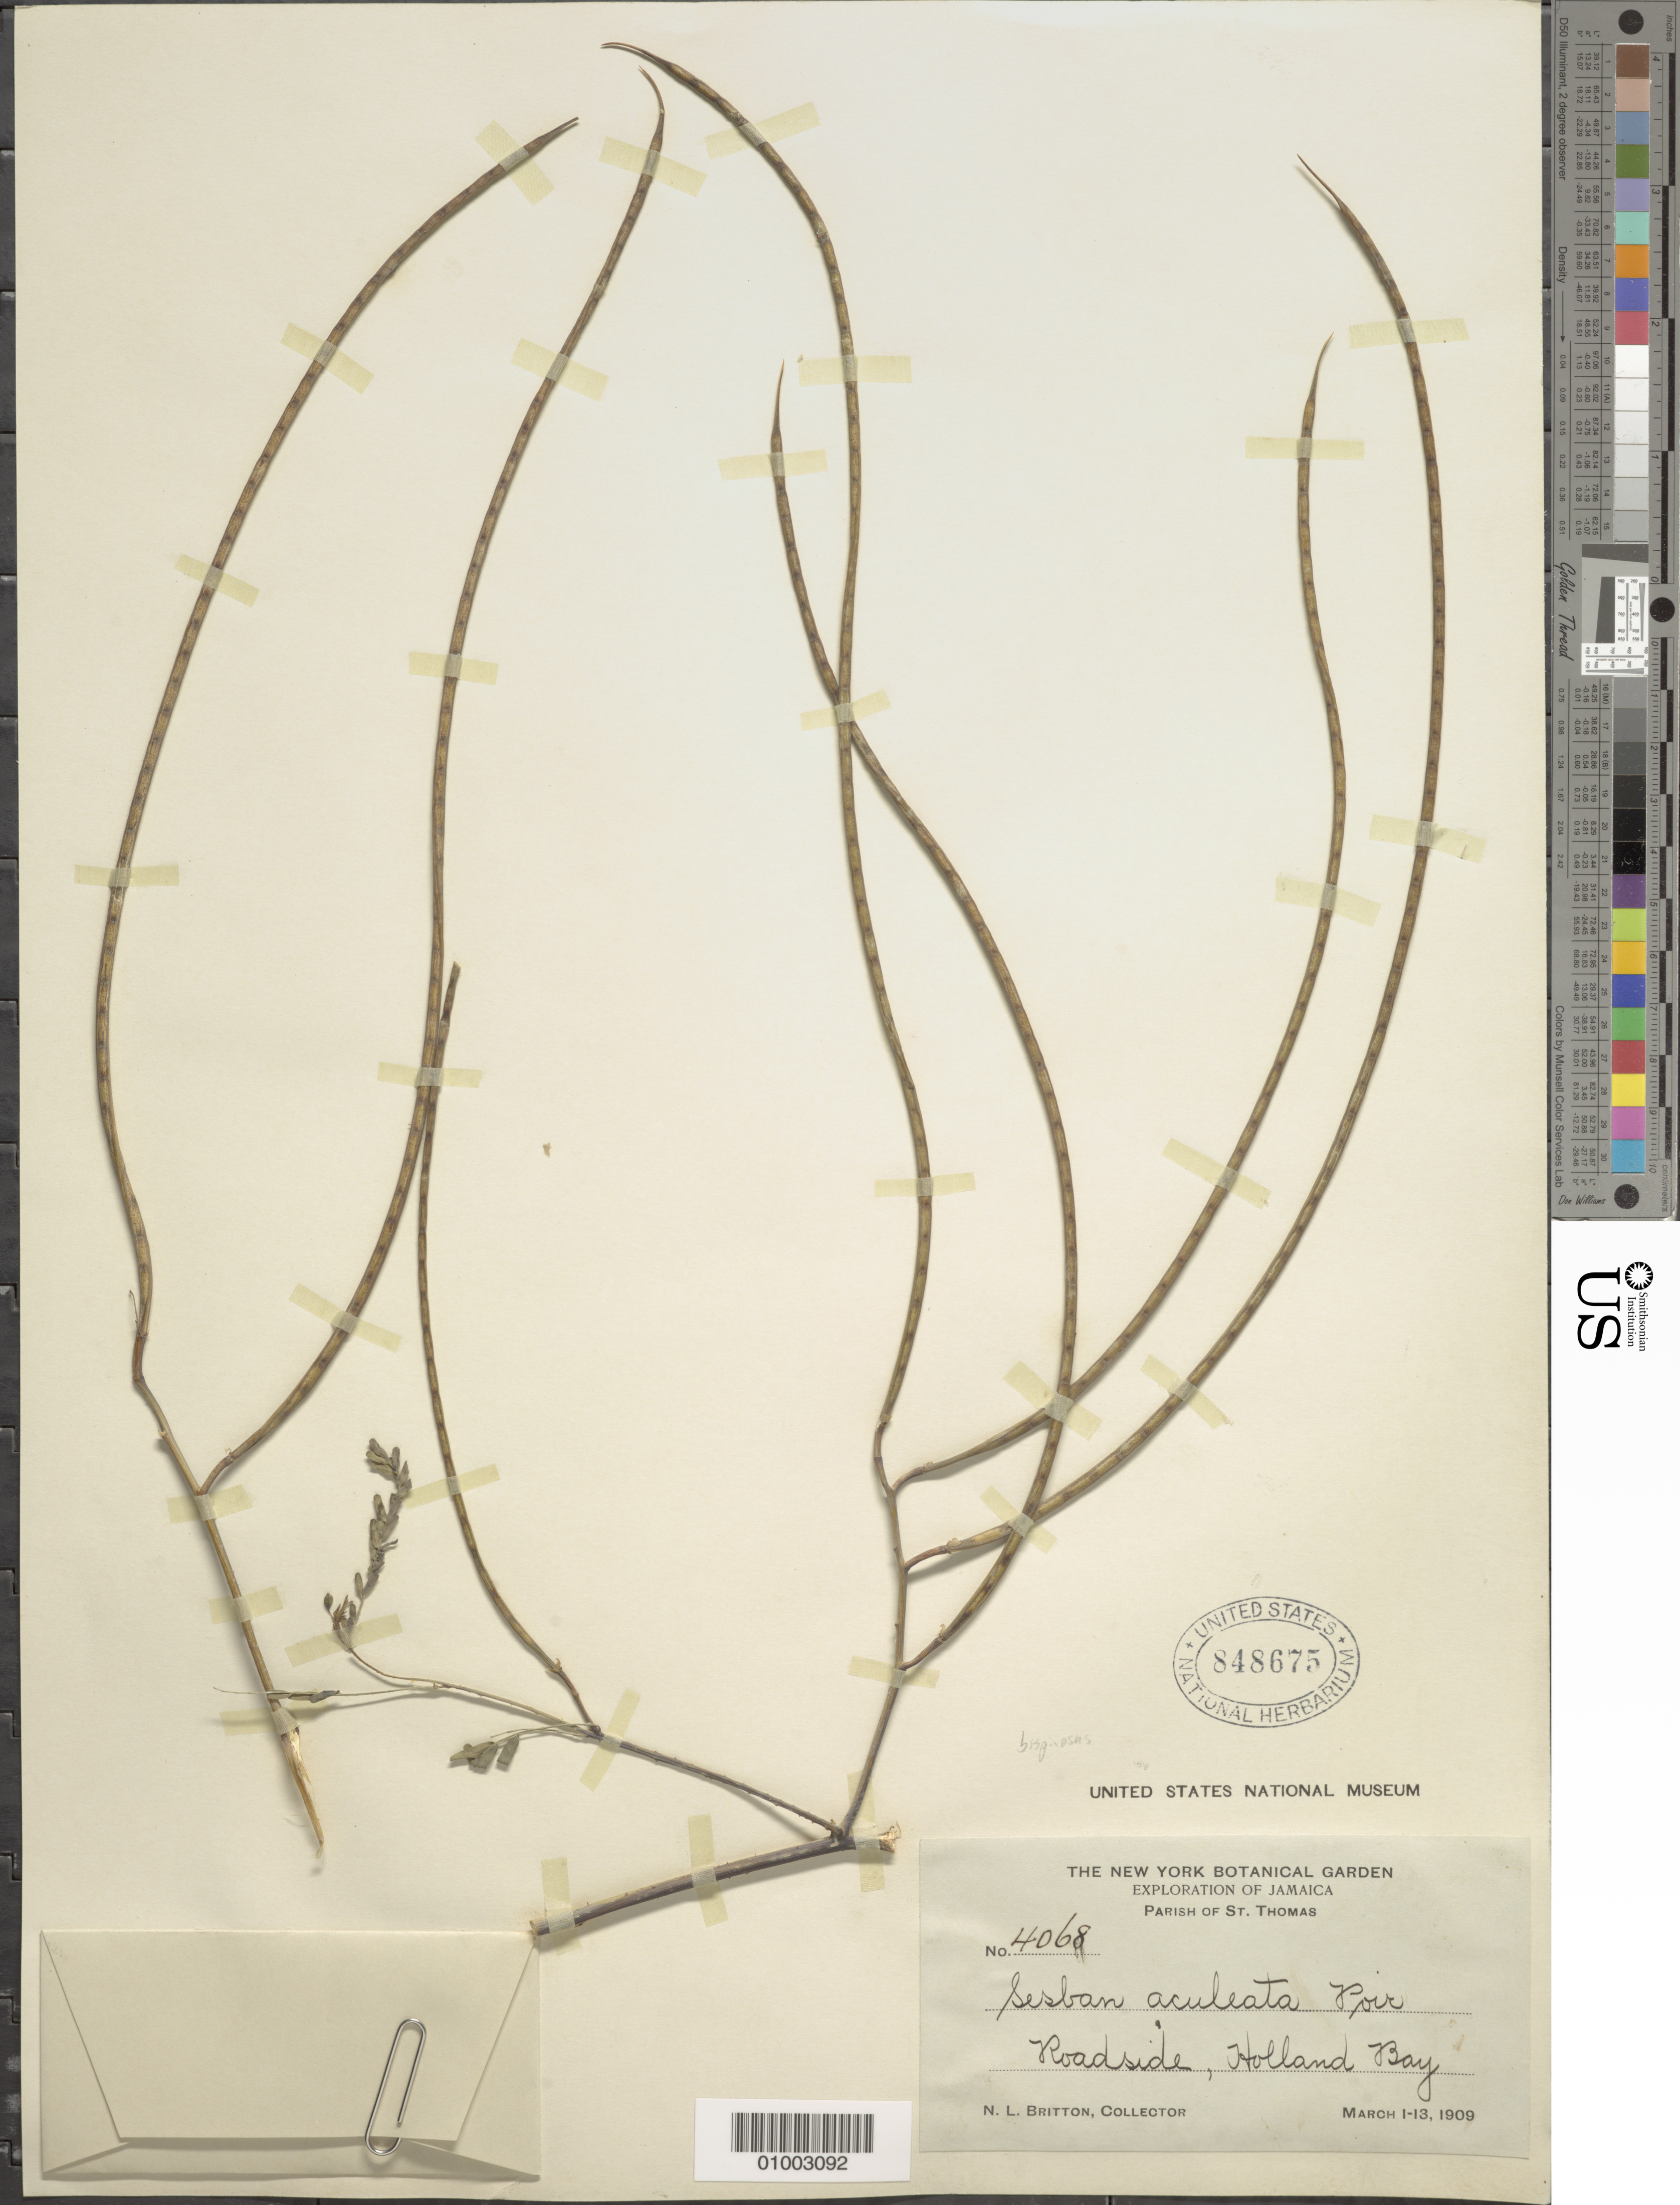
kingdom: Plantae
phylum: Tracheophyta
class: Magnoliopsida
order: Fabales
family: Fabaceae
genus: Sesbania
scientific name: Sesbania bispinosa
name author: (Jacq.) Steud.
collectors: N. Britton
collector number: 4068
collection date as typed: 01 Mar 1901 to 13 Mar 1909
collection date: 1901-03-01/1909-03-13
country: Jamaica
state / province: Saint Thomas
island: Jamaica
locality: Roadside, Holland Bay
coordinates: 0 N, 0 E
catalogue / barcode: US 848675